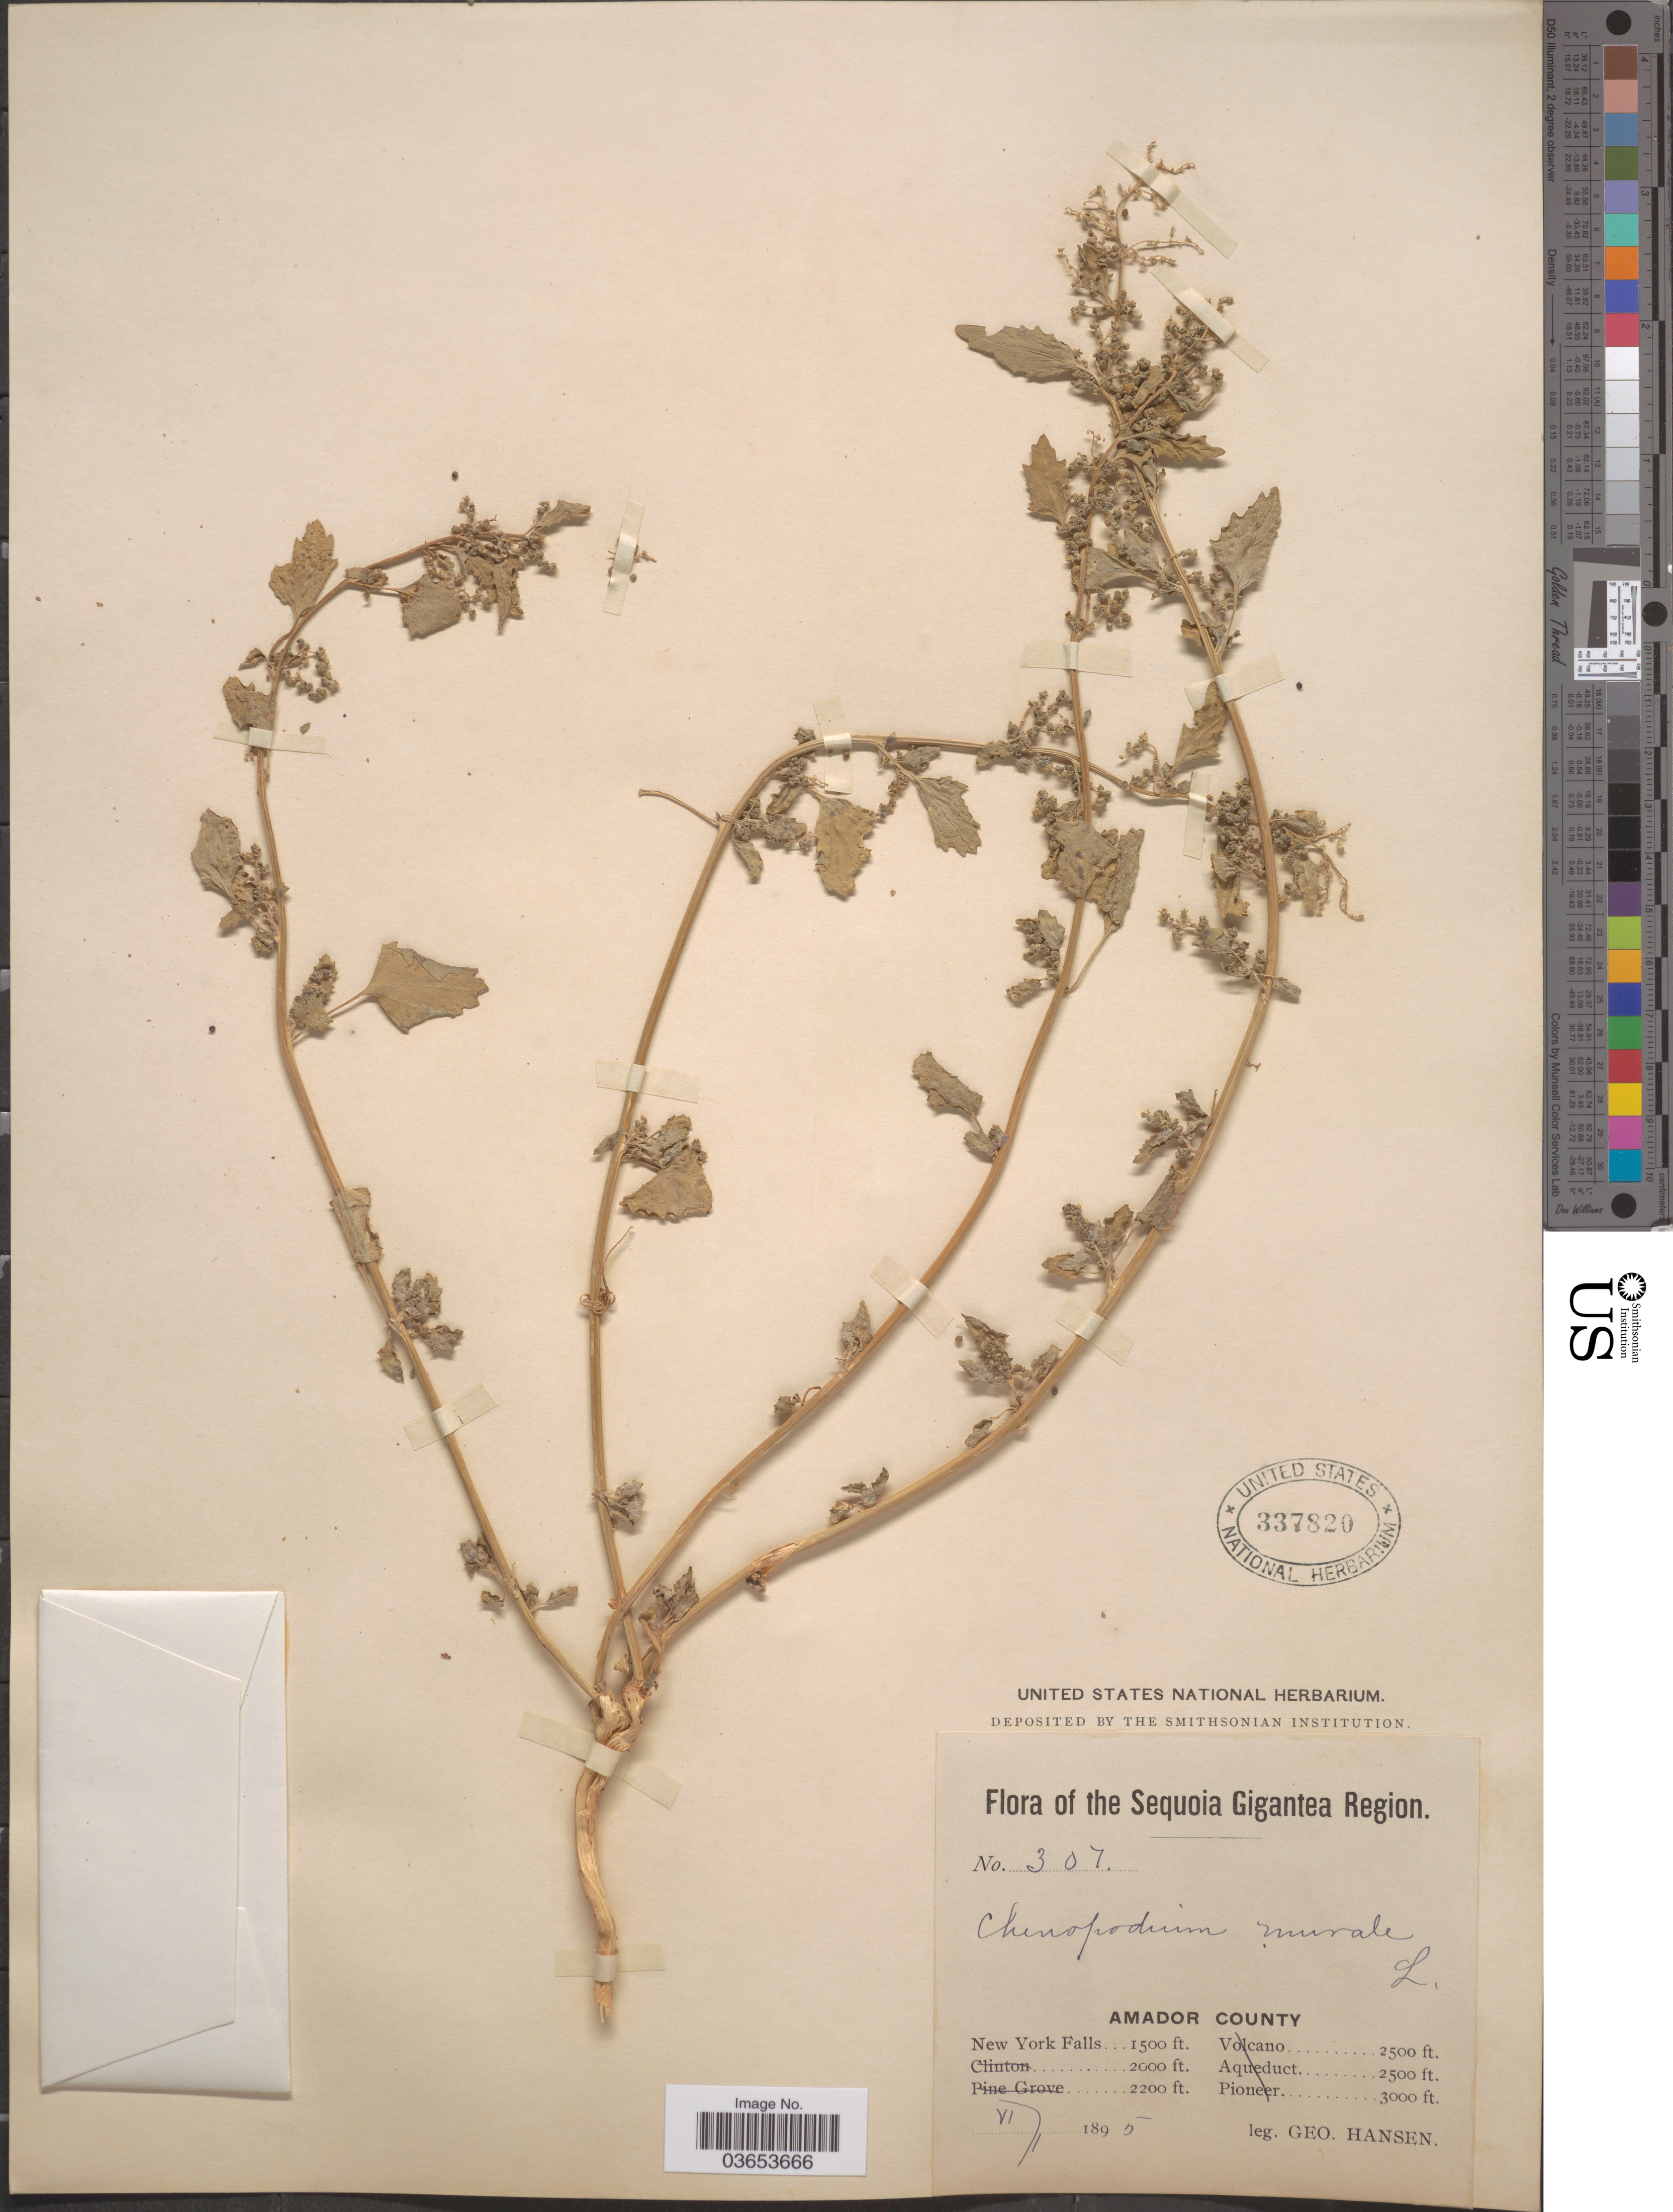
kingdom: Plantae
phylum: Tracheophyta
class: Magnoliopsida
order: Caryophyllales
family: Amaranthaceae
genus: Chenopodium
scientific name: Chenopodium murale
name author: L.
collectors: G. Hansen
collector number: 307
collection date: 1895-06-01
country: United States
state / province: California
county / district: Amador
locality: Sequoia Gigantea Region. Amador County. New York Falls.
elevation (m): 457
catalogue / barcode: US 337820